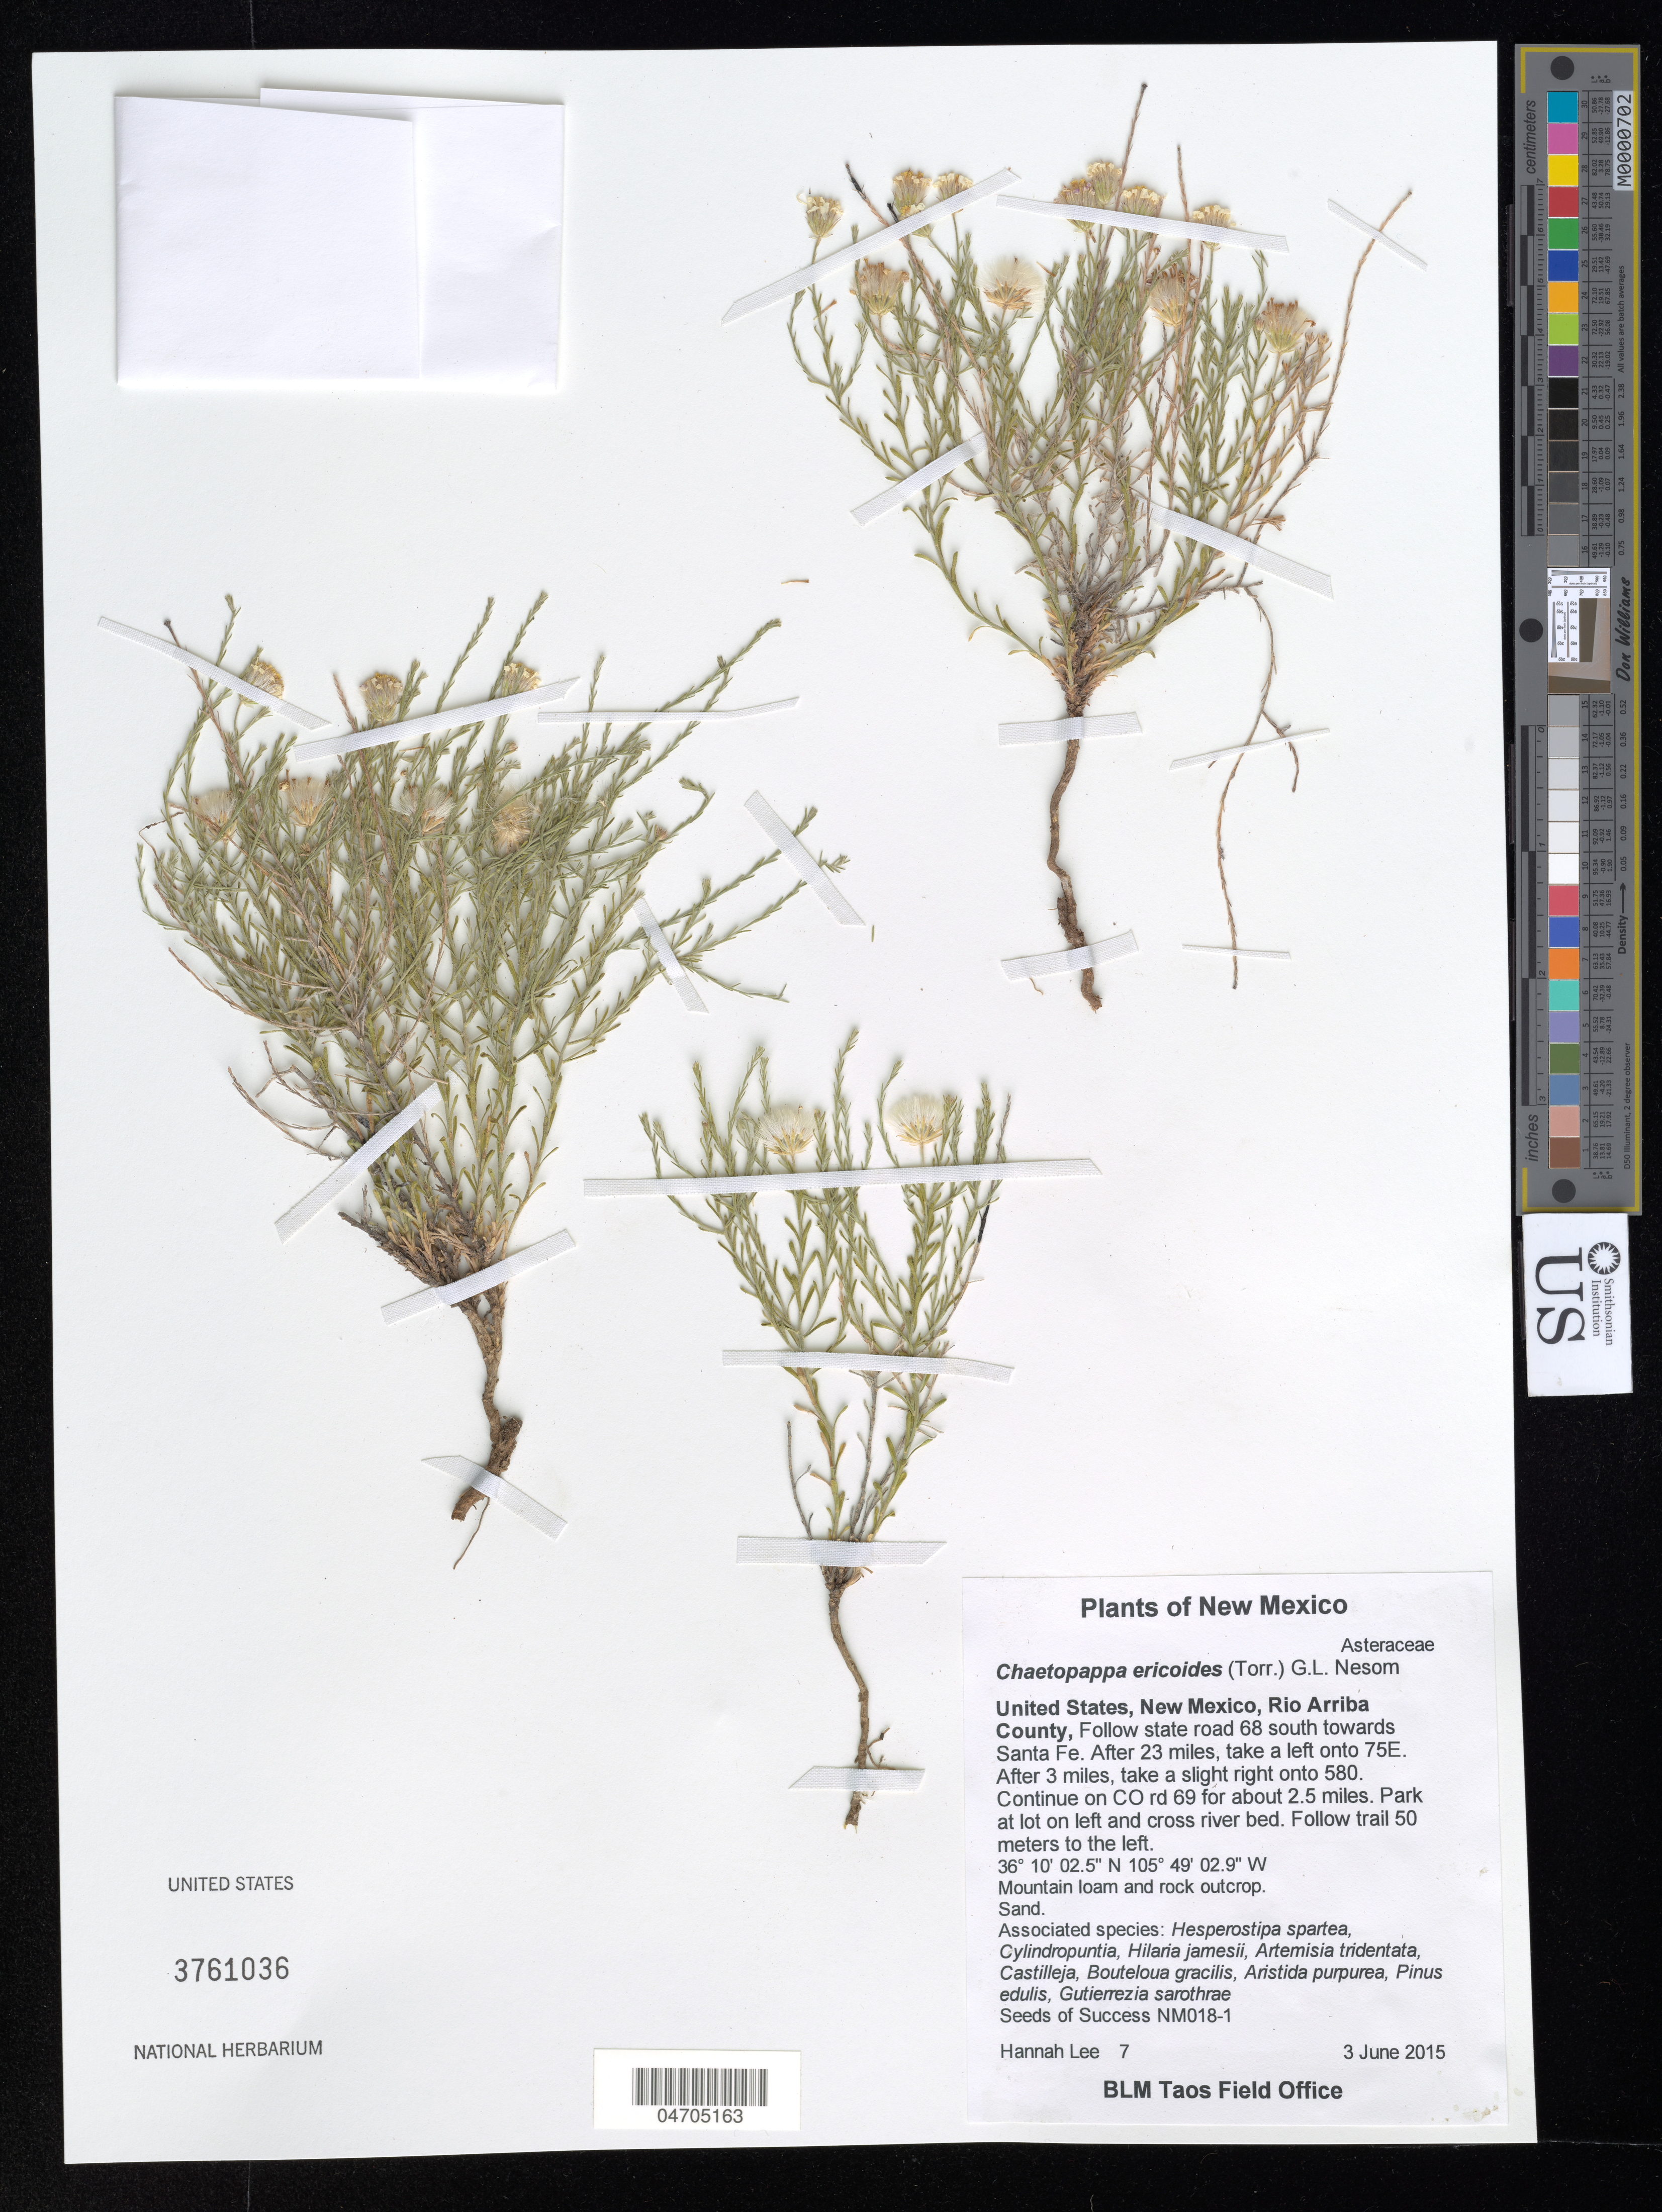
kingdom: Plantae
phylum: Tracheophyta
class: Magnoliopsida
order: Asterales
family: Asteraceae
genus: Chaetopappa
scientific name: Chaetopappa ericoides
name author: (Torr.) G.L. Nesom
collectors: H. Lee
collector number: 7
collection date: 2015-06-03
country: United States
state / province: New Mexico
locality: Rio Arriba County, Follow state road 68 south towards Santa Fe. After 23 miles, take a left onto 75E. After 3 miles, take a slight right onto 580. Continue on CO rd 69 for about 2.5 miles. Park at lot on left and cross river bed. Follow trail 50 meters to the left.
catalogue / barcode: US 3761036